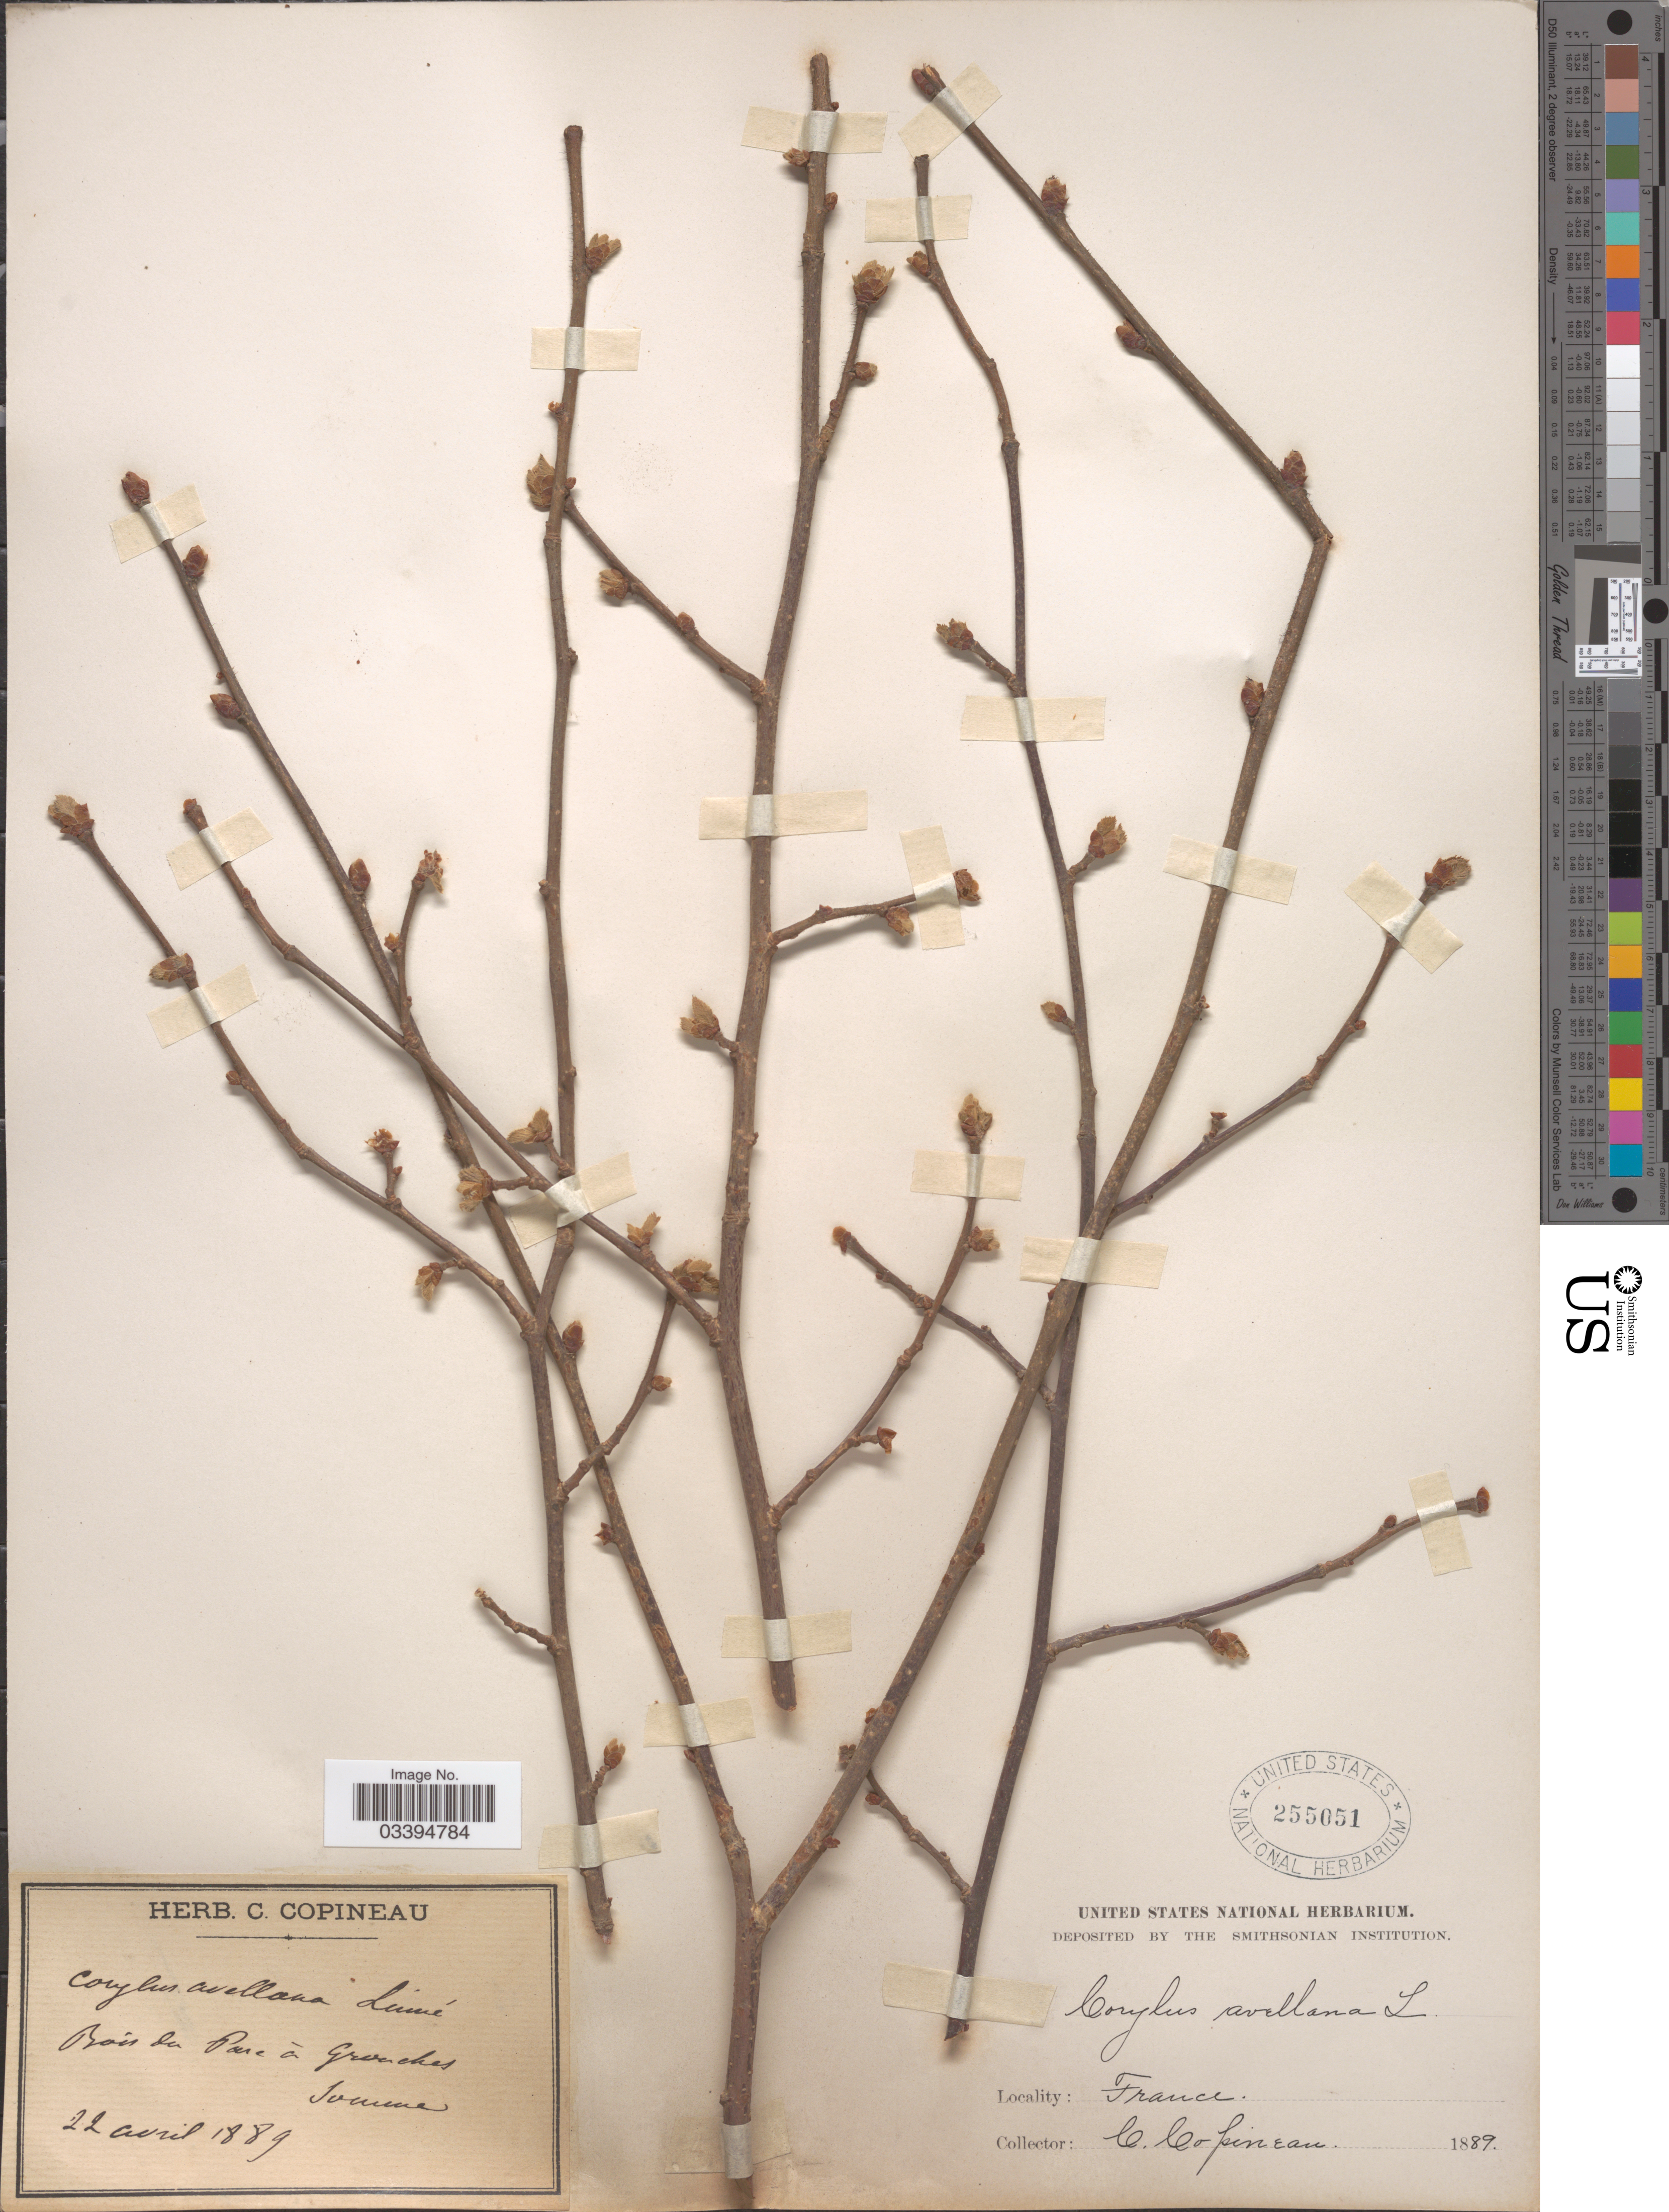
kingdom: Plantae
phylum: Tracheophyta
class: Magnoliopsida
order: Fagales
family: Betulaceae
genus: Corylus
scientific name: Corylus avellana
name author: L.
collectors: C. Copineau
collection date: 1889-04-22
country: France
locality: Bois du Parc á Grouches, Somme.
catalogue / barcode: US 255051